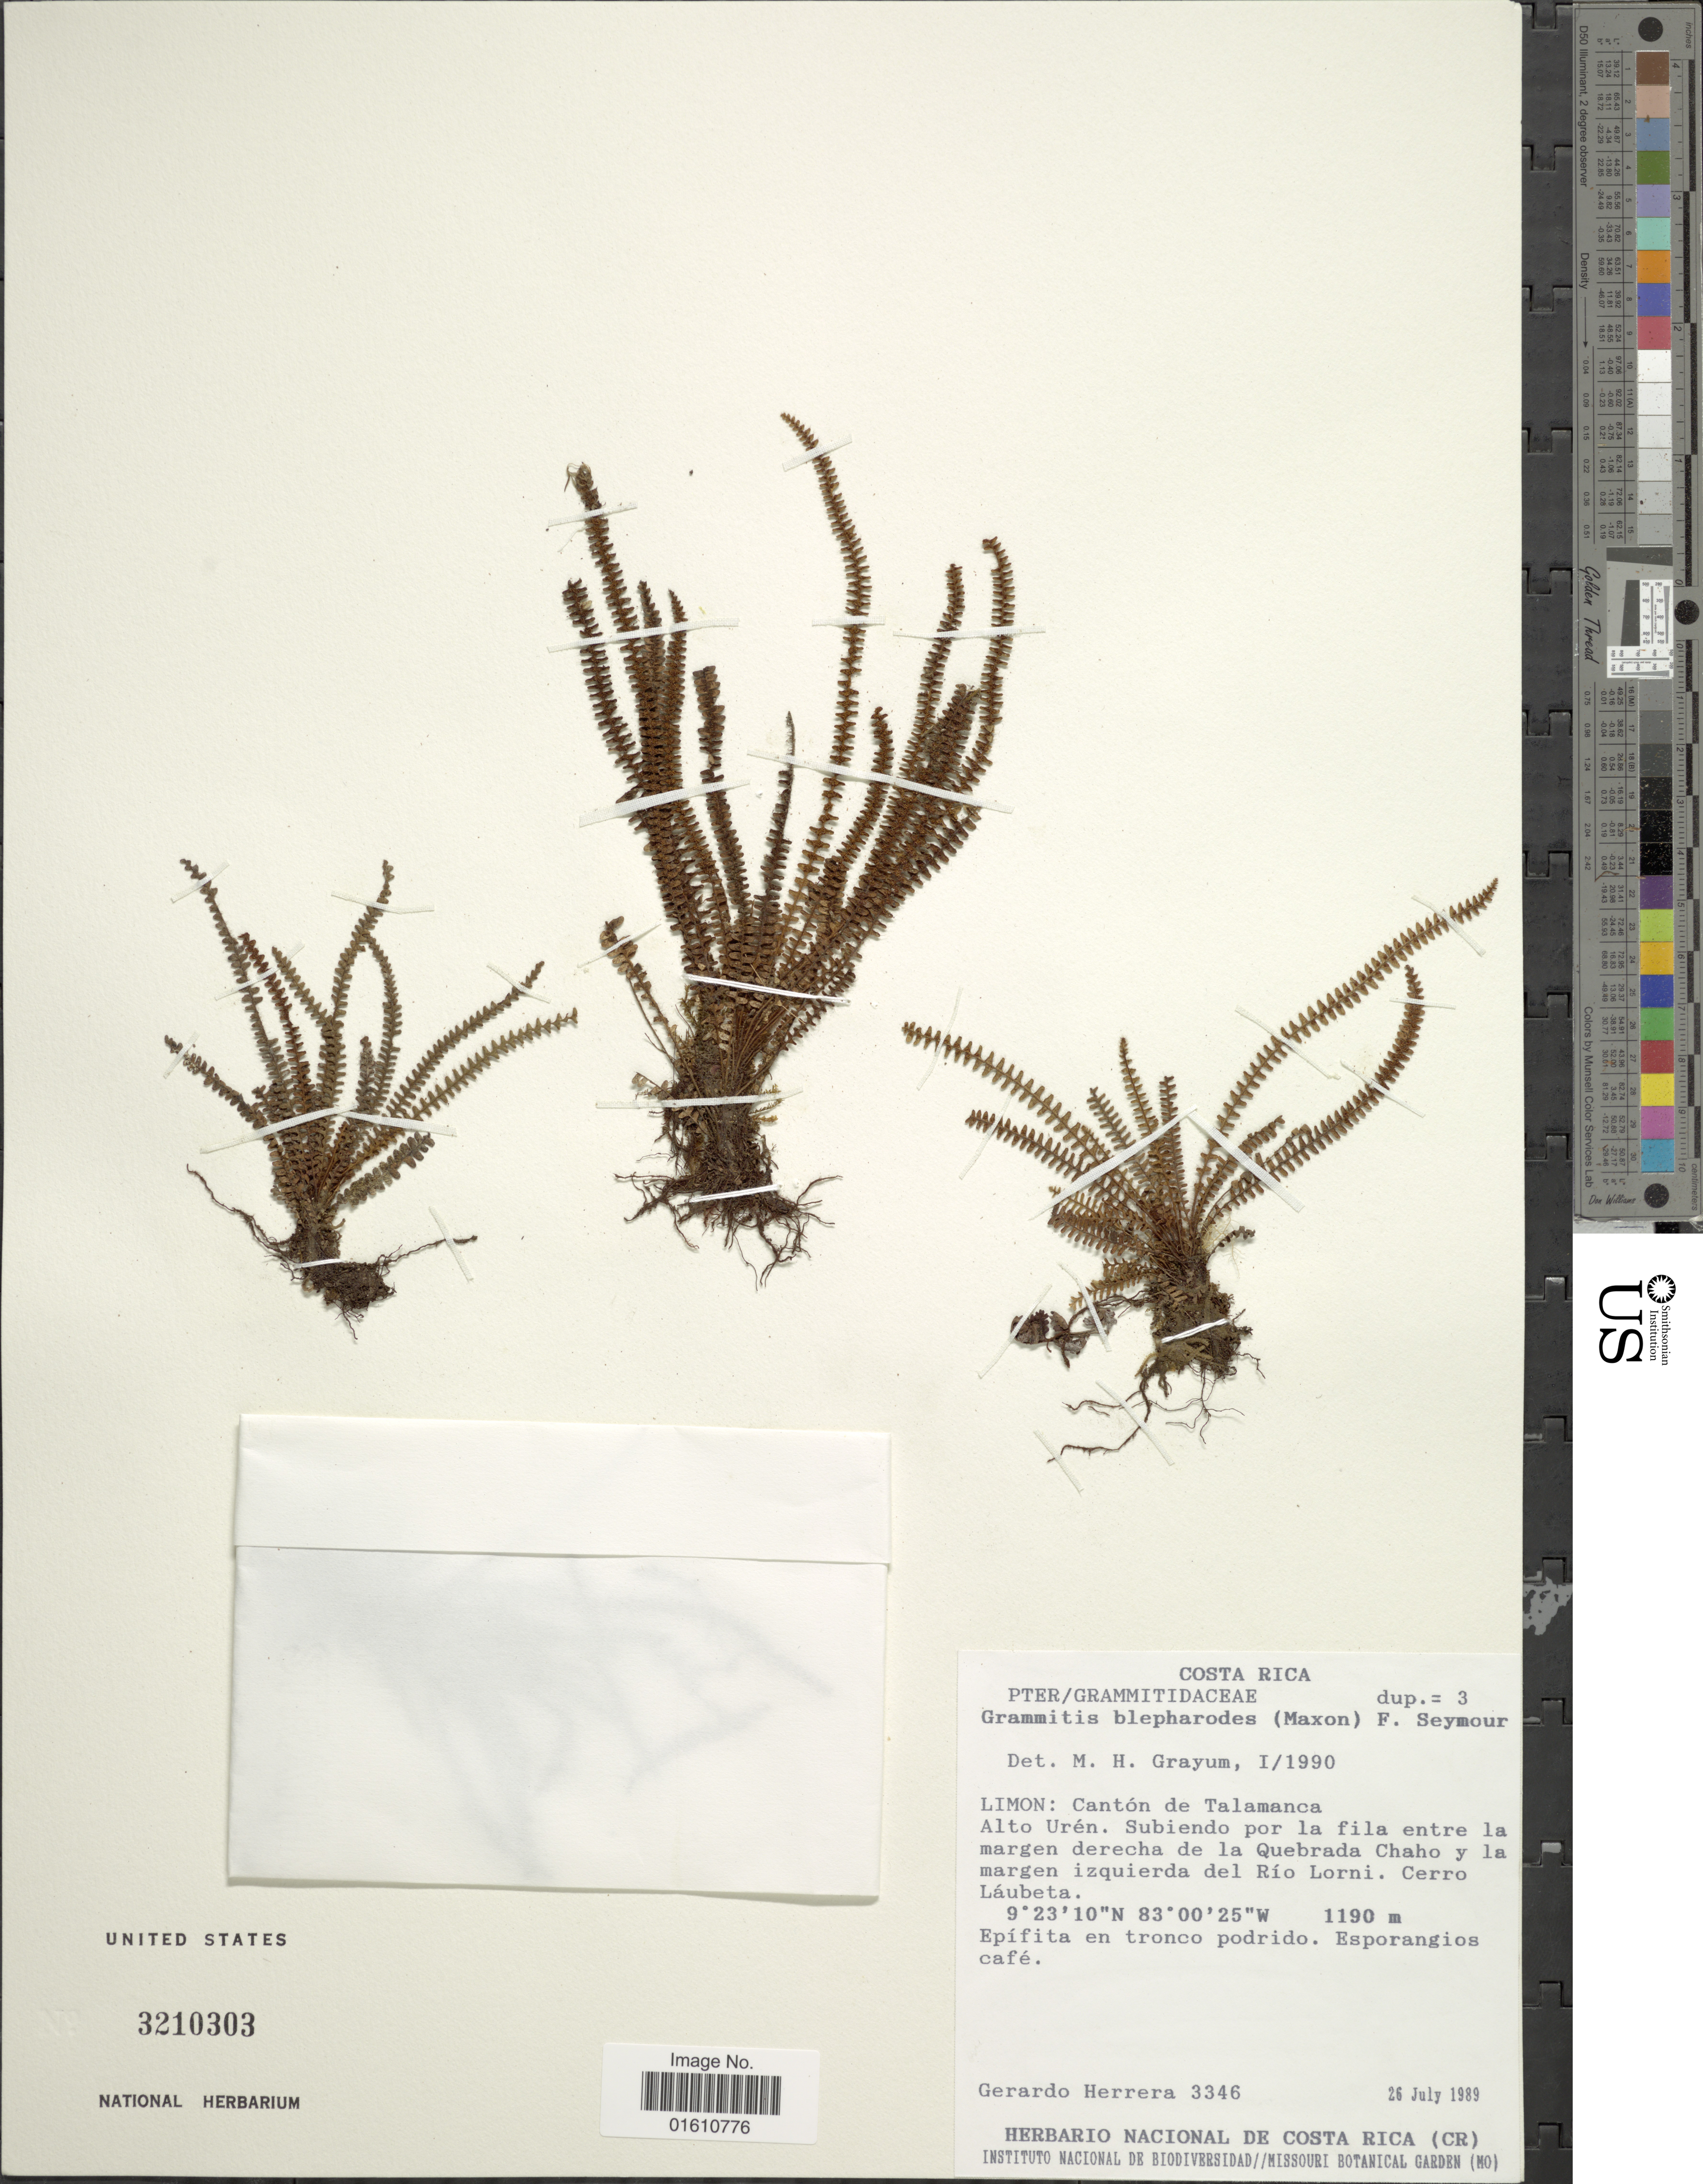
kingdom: Plantae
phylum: Tracheophyta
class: Polypodiopsida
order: Polypodiales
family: Polypodiaceae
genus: Moranopteris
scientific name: Moranopteris taenifolia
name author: (Jenman) R. Y. Hirai & J. Prado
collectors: G. Herrera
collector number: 3346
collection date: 1989-07-26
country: Costa Rica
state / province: Limón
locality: Limon: Canton de Talamanca, Alto Uren. Subiendo por la fila entre la margen derecha de la Quebrada Chaho y la margen izquierda del Rio Lorni. Cerro Laubeta.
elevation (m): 1190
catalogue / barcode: US 3210303